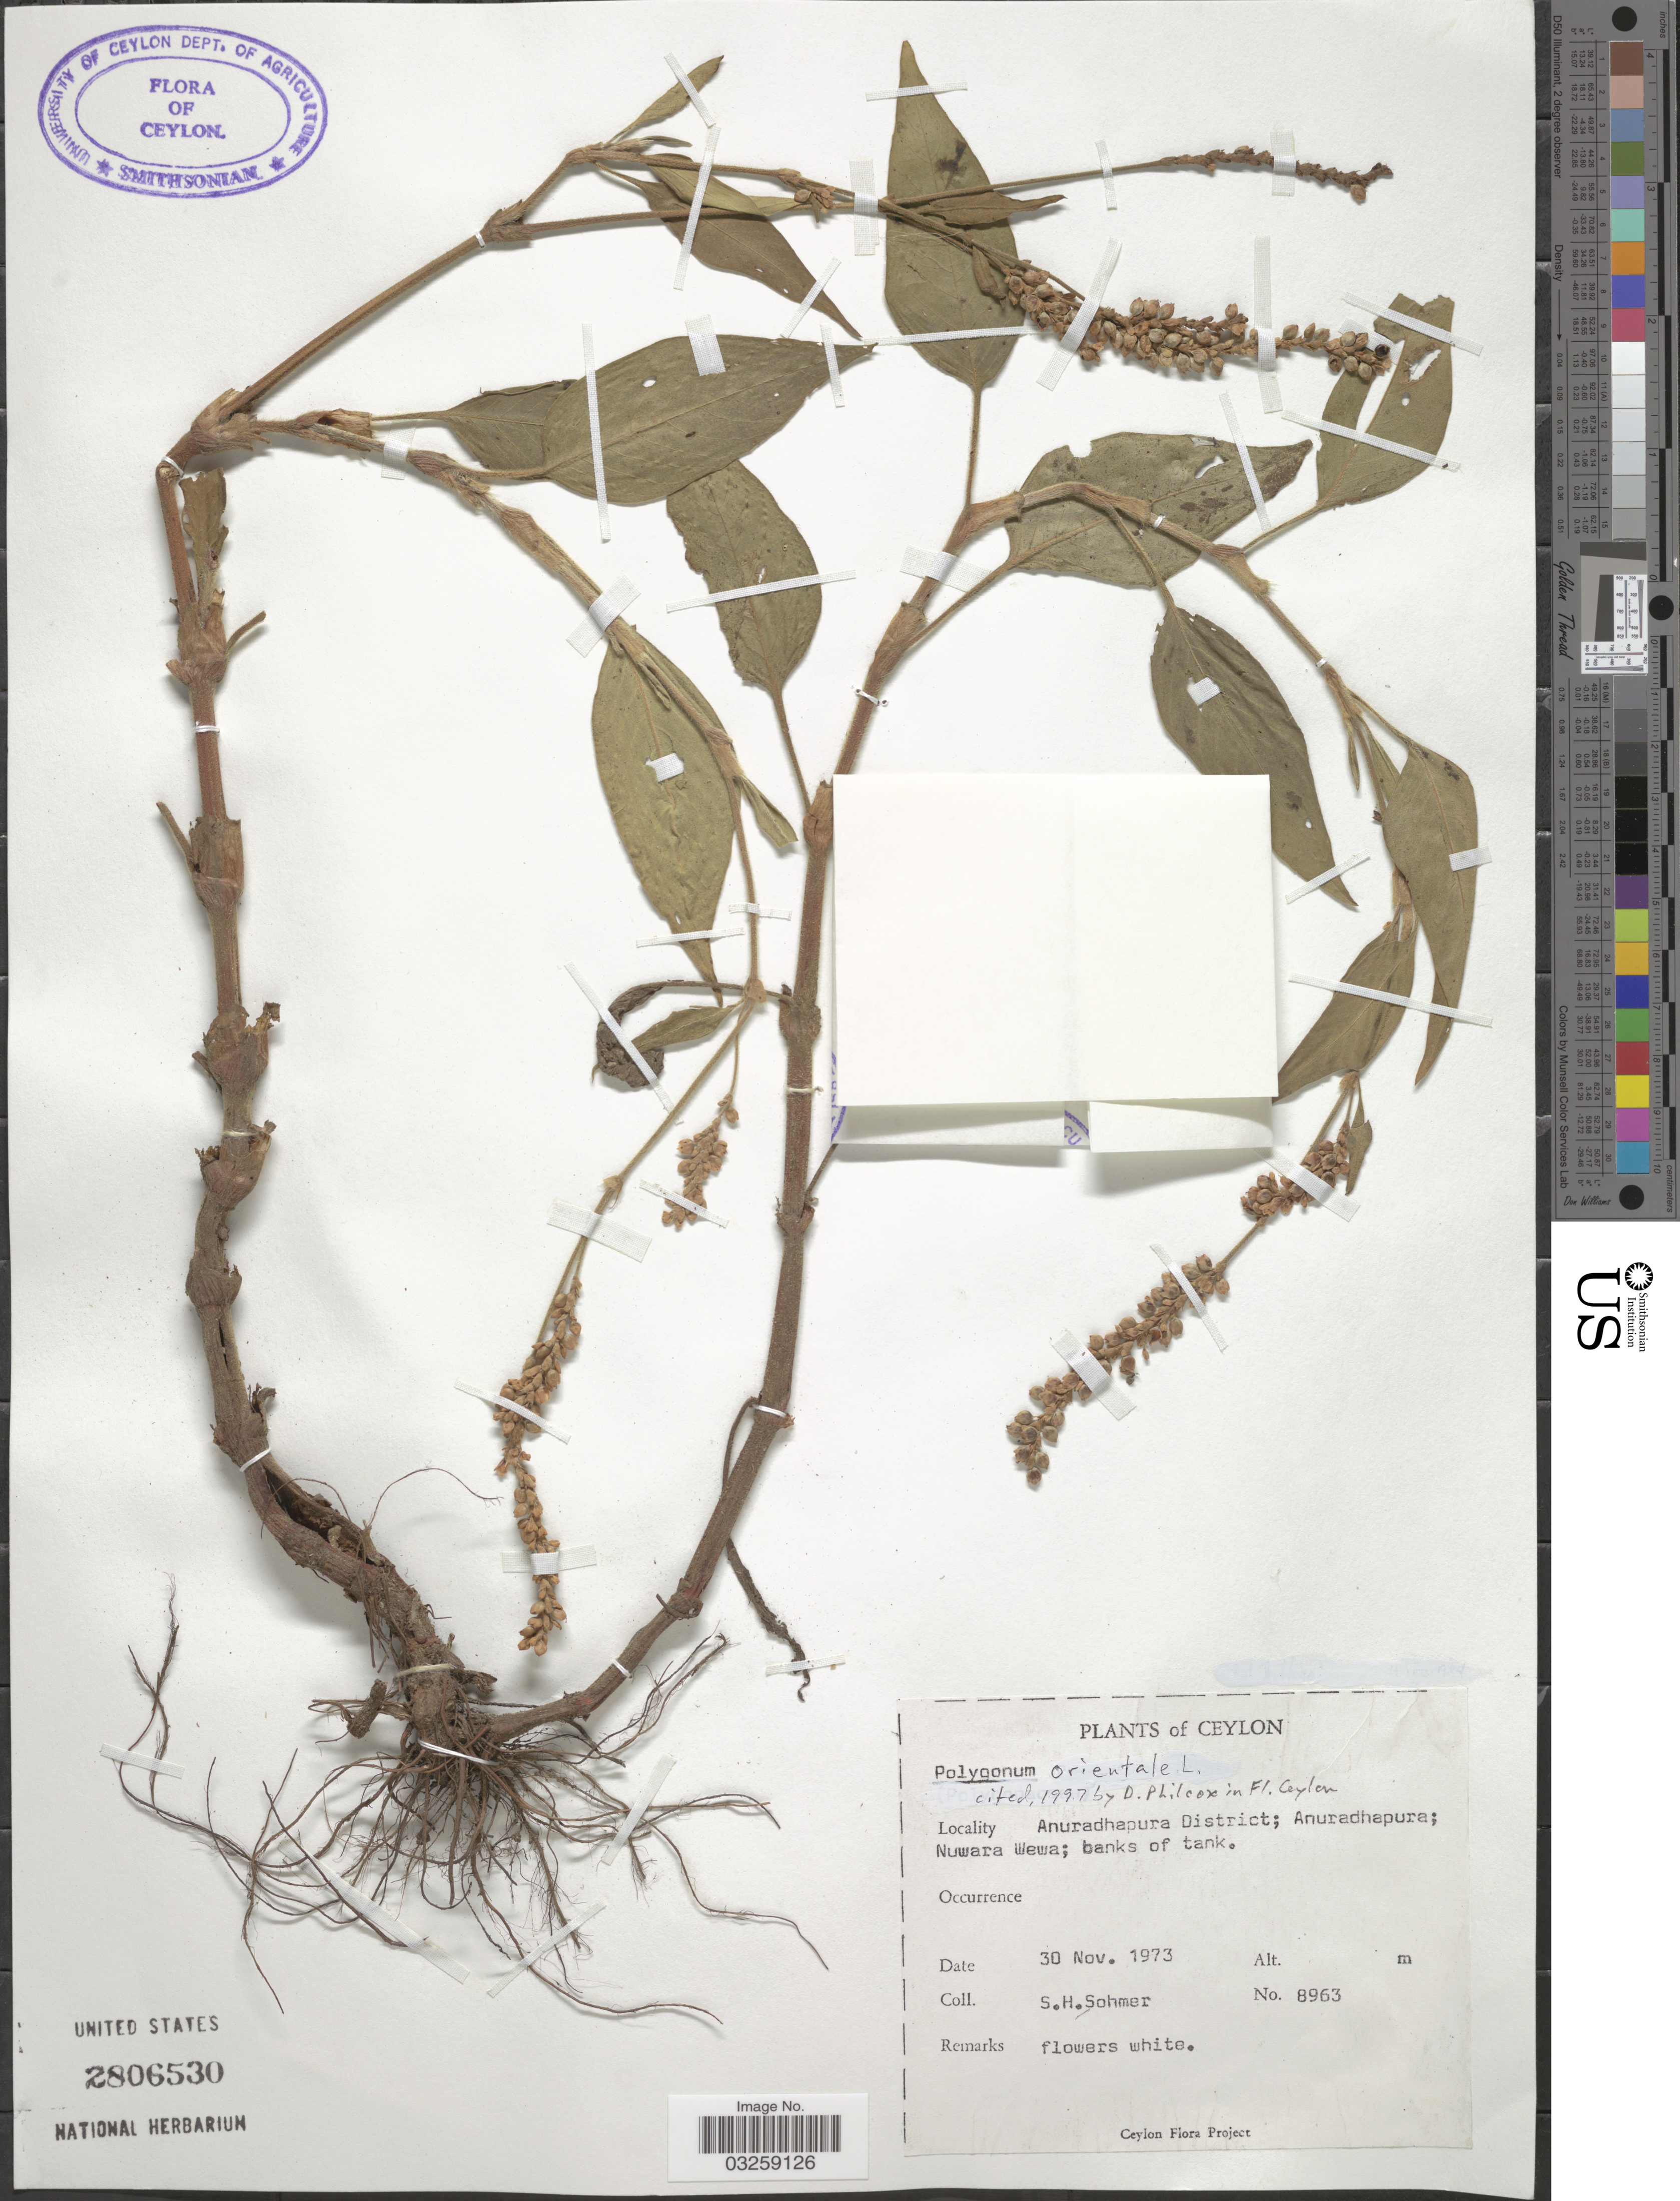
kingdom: Plantae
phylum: Tracheophyta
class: Magnoliopsida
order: Caryophyllales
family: Polygonaceae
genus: Polygonum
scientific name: Polygonum orientale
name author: L.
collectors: S. H. Sohmer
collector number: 8963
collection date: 1973-11-30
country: Sri Lanka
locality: Ceylon. Anuradhapura District; Anuradhapura; Nuwara Wewa; banks of tank.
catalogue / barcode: US 2806530